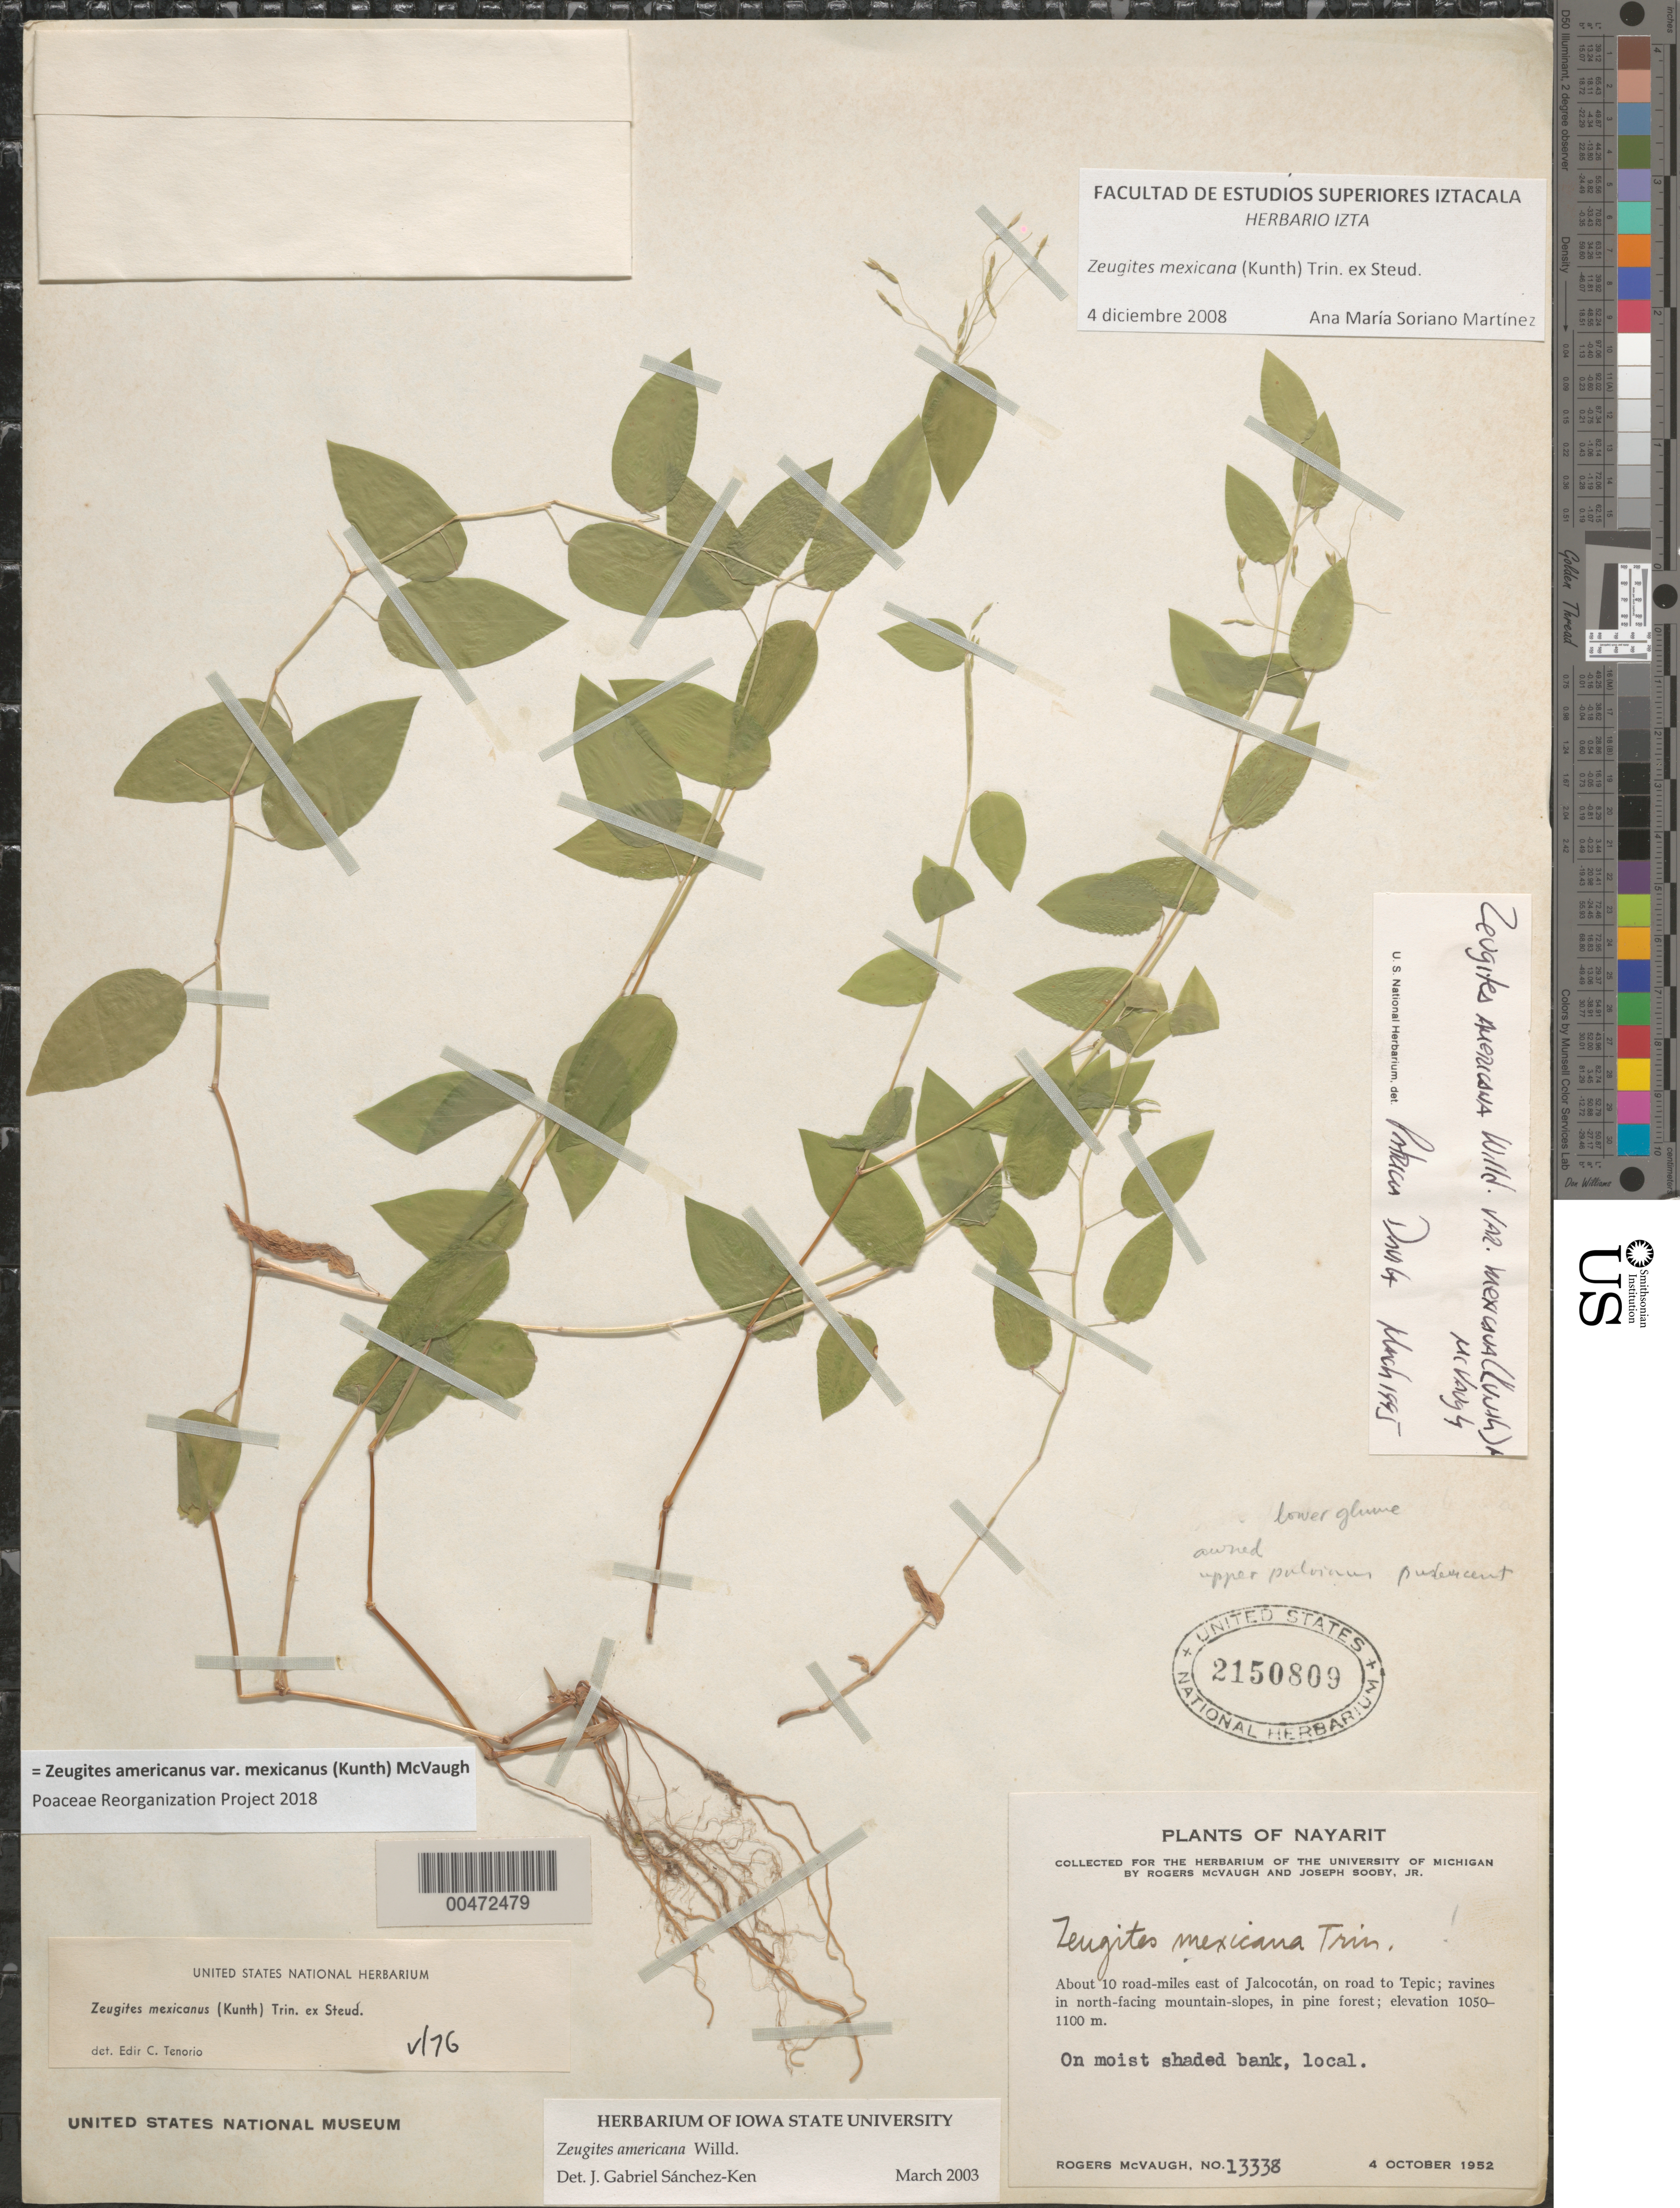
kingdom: Plantae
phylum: Tracheophyta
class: Liliopsida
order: Poales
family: Poaceae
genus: Zeugites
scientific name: Zeugites americanus var. mexicanus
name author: (Kunth) McVaugh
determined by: Dávila, P. D.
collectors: R. McVaugh & J. Sooby Jr.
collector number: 13338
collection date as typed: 4 Oct 1952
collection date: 1952-10-04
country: Mexico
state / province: Nayarit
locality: About 10 rd-mi E of Jalcocot n, on rd to Tepic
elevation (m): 1050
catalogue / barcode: US 2150809